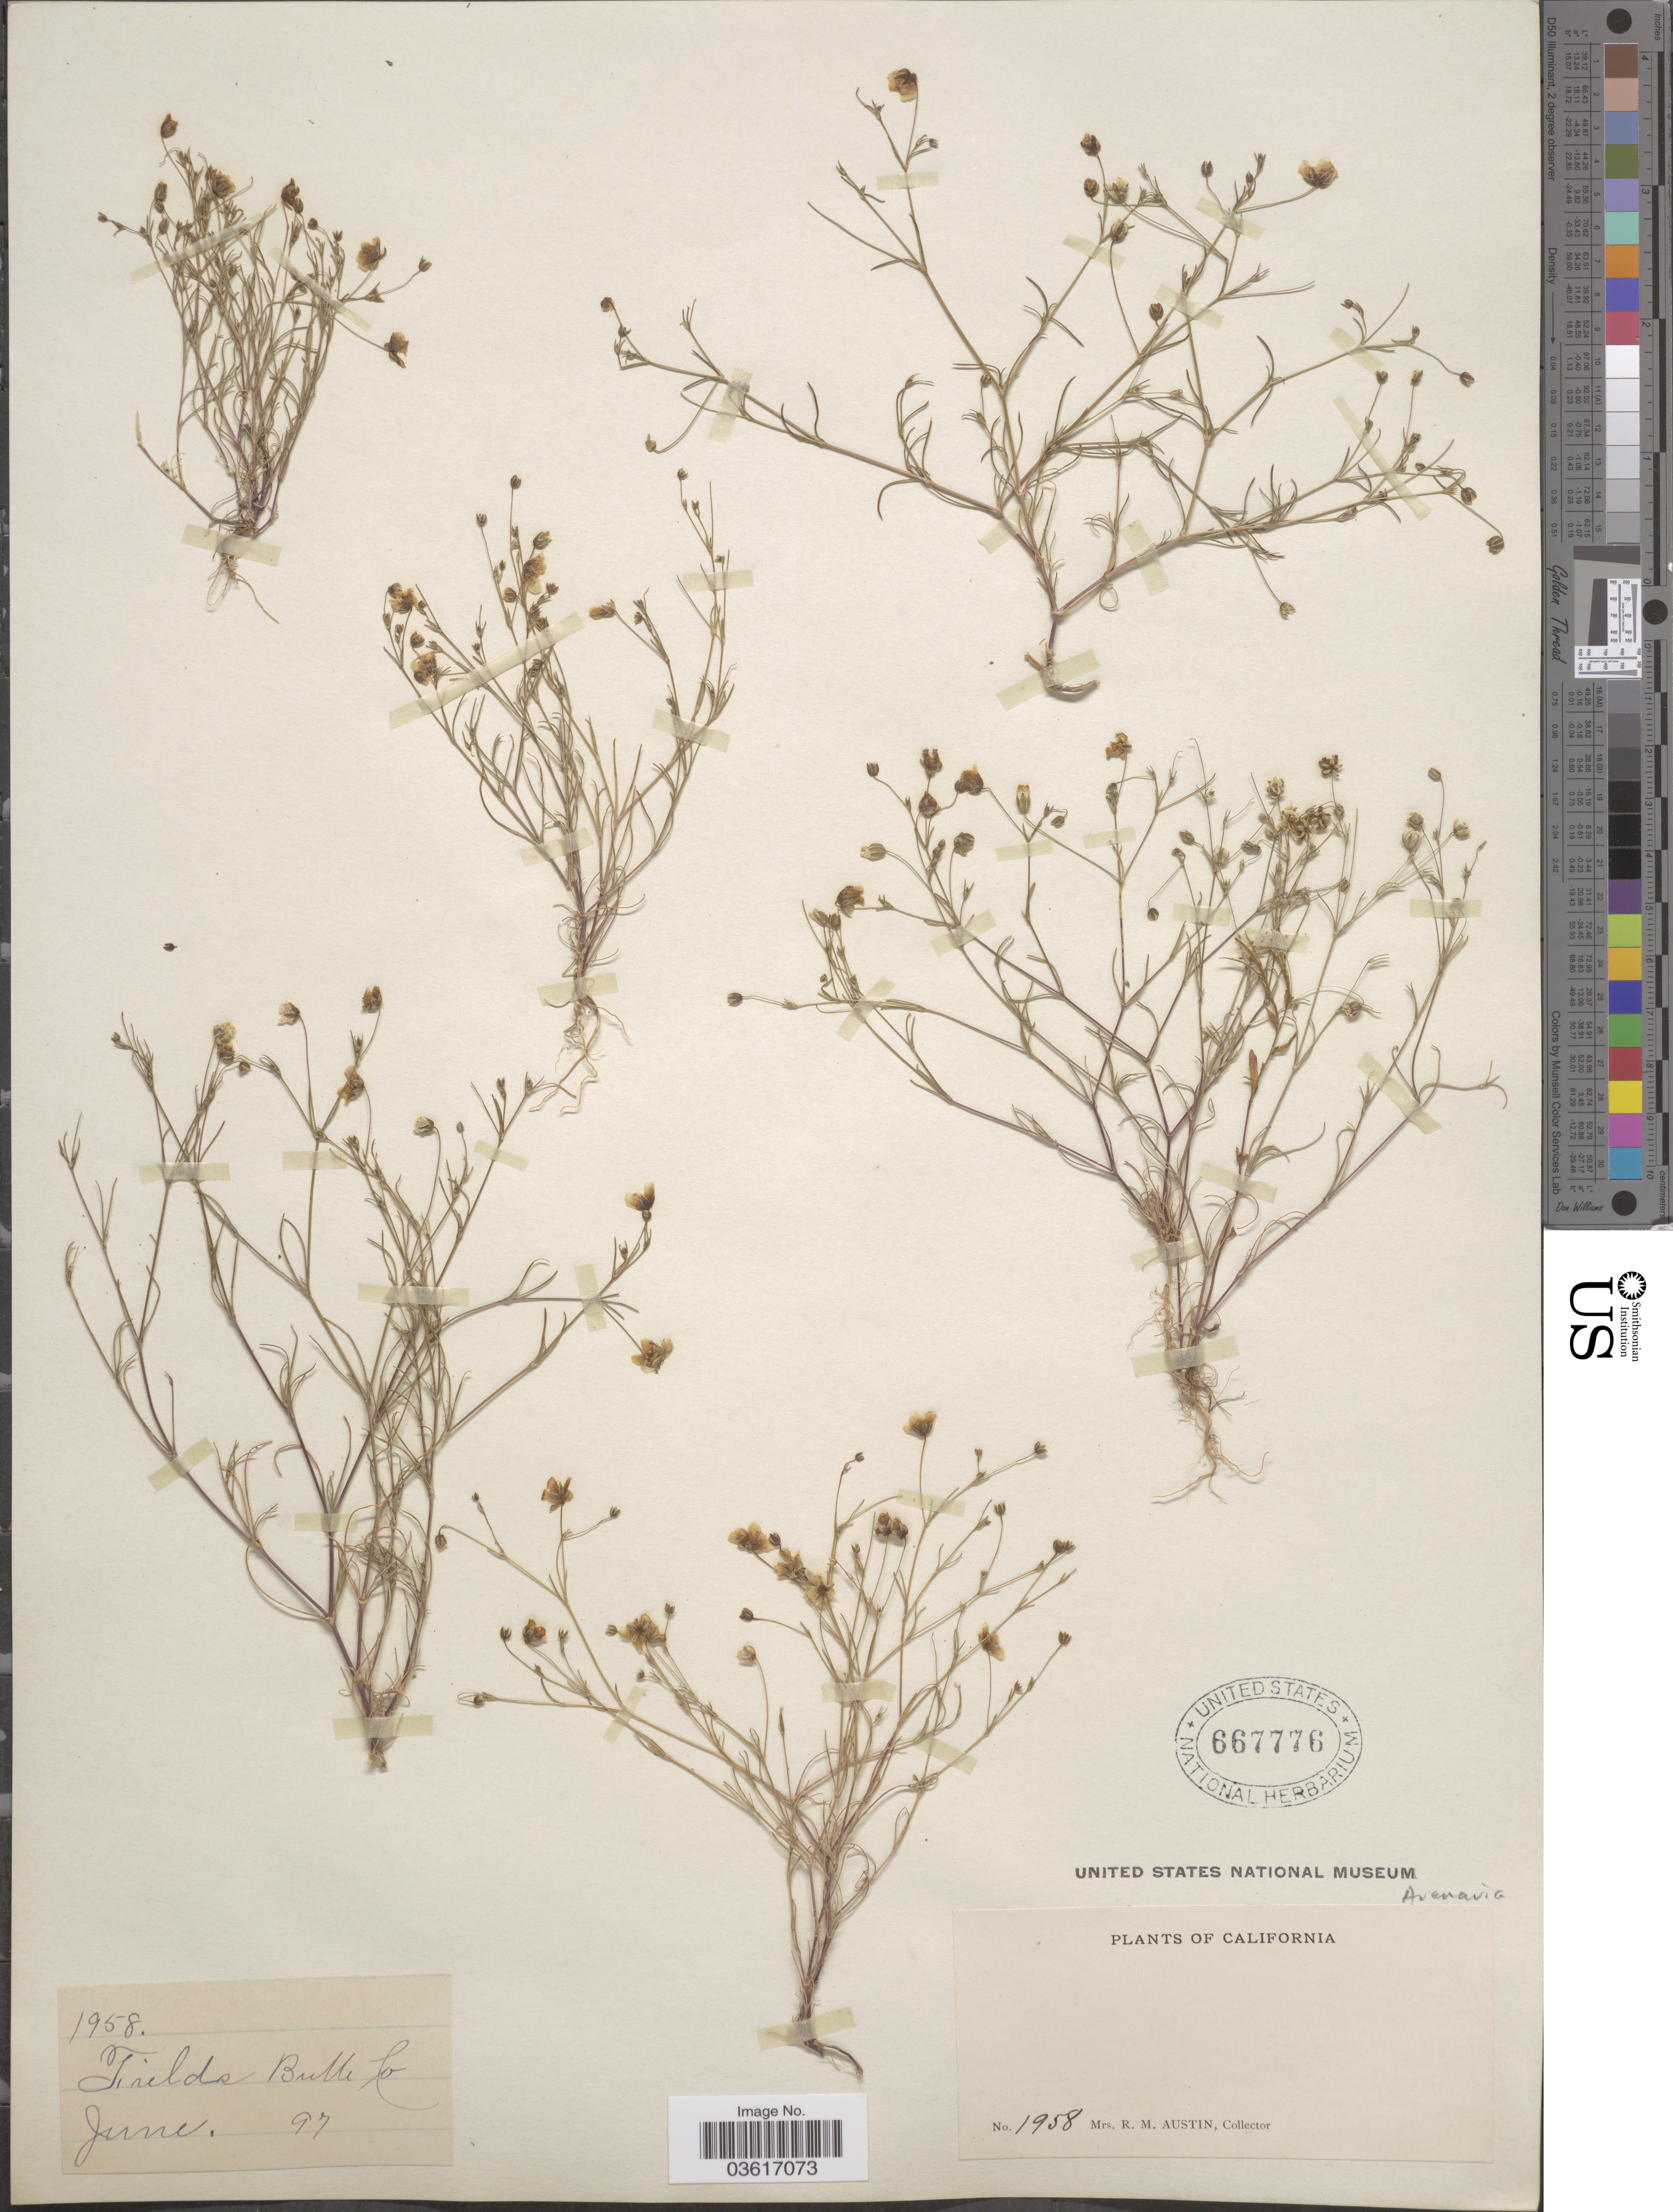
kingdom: Plantae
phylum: Tracheophyta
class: Magnoliopsida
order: Caryophyllales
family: Caryophyllaceae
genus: Minuartia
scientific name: Minuartia sp.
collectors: R. Austin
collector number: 1958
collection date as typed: Transcribed d/m/y: /6/97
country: United States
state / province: California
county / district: Butte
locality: Fields. Butte Co.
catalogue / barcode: US 667776